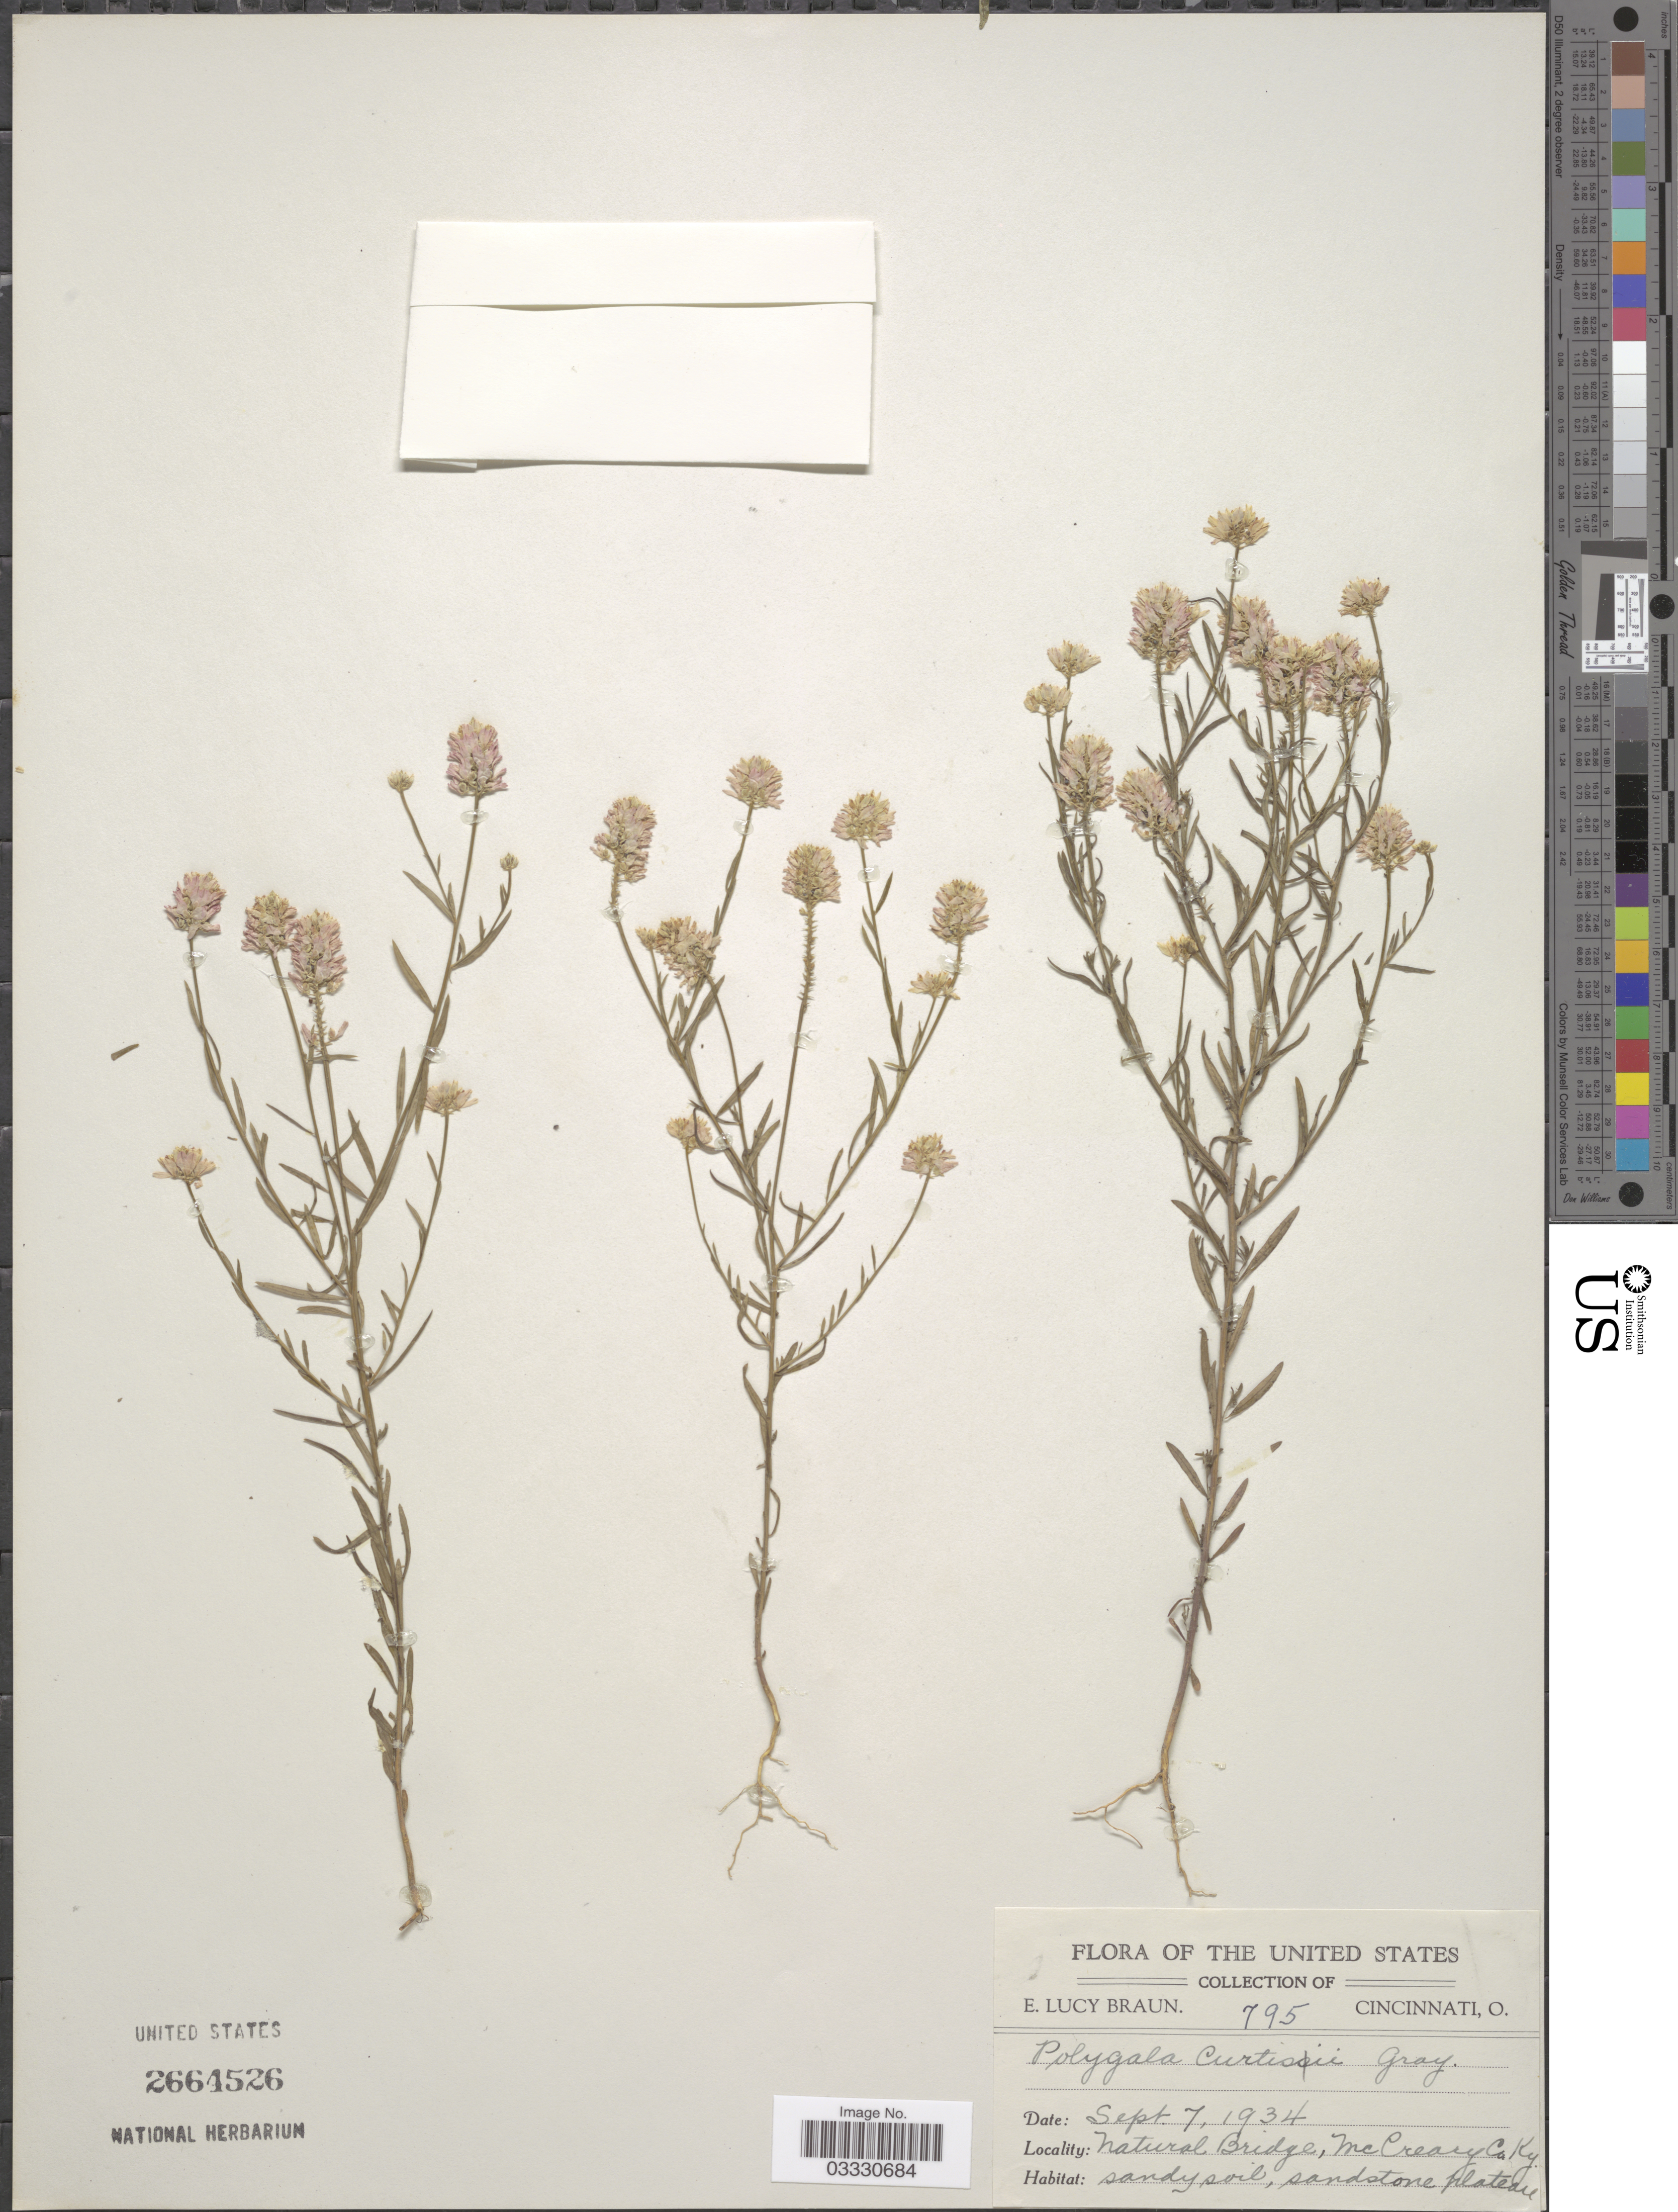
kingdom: Plantae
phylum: Tracheophyta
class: Magnoliopsida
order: Fabales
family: Polygalaceae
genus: Polygala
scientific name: Polygala curtissii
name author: A. Gray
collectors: E. L. Braun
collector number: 795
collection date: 1934-09-07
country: United States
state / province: Kentucky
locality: Natural Bridge, McCreary Co.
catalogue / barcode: US 2664526